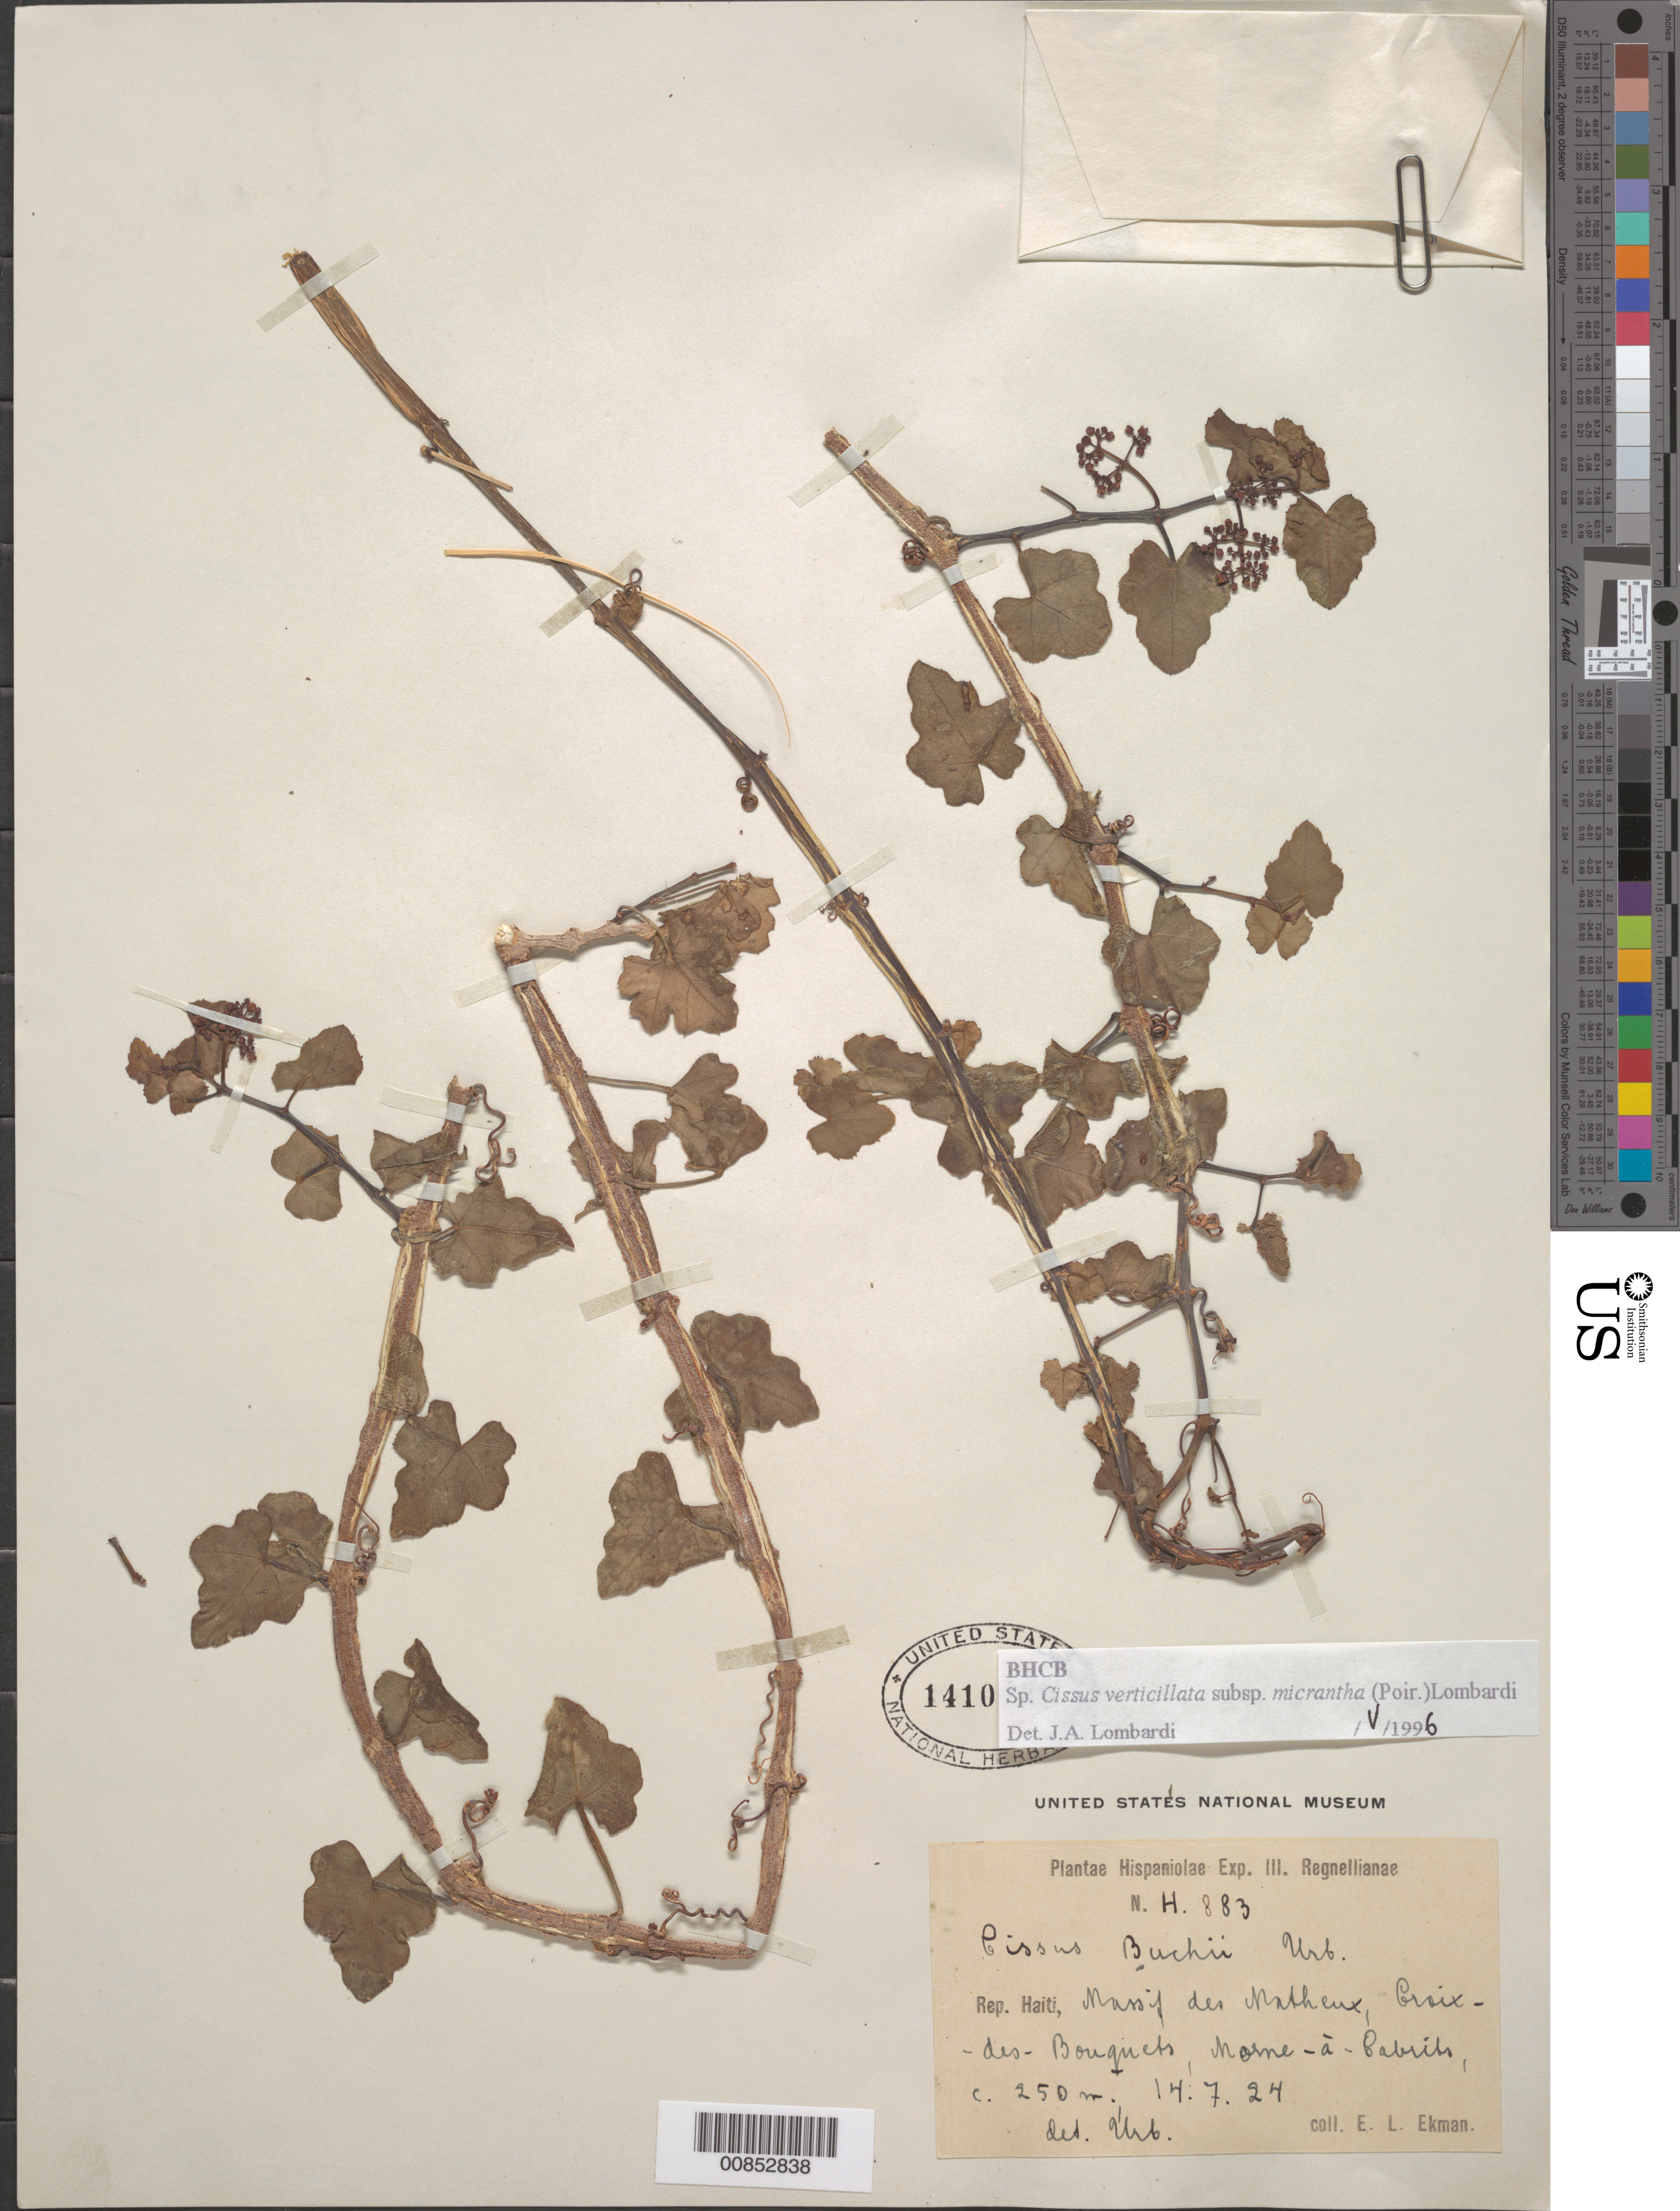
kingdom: Plantae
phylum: Tracheophyta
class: Magnoliopsida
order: Vitales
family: Vitaceae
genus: Cissus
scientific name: Cissus verticillata subsp. micrantha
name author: (Poir.) Lombardi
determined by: Lombardi, Julio A.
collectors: E. L. Ekman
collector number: H 883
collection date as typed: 14 Jul 1924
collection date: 1924-07-14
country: Haiti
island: Hispaniola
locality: Massif des Matheux, Croix-des-Bouquets, Morne-à-Cabrits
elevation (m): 250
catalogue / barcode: US 1410138